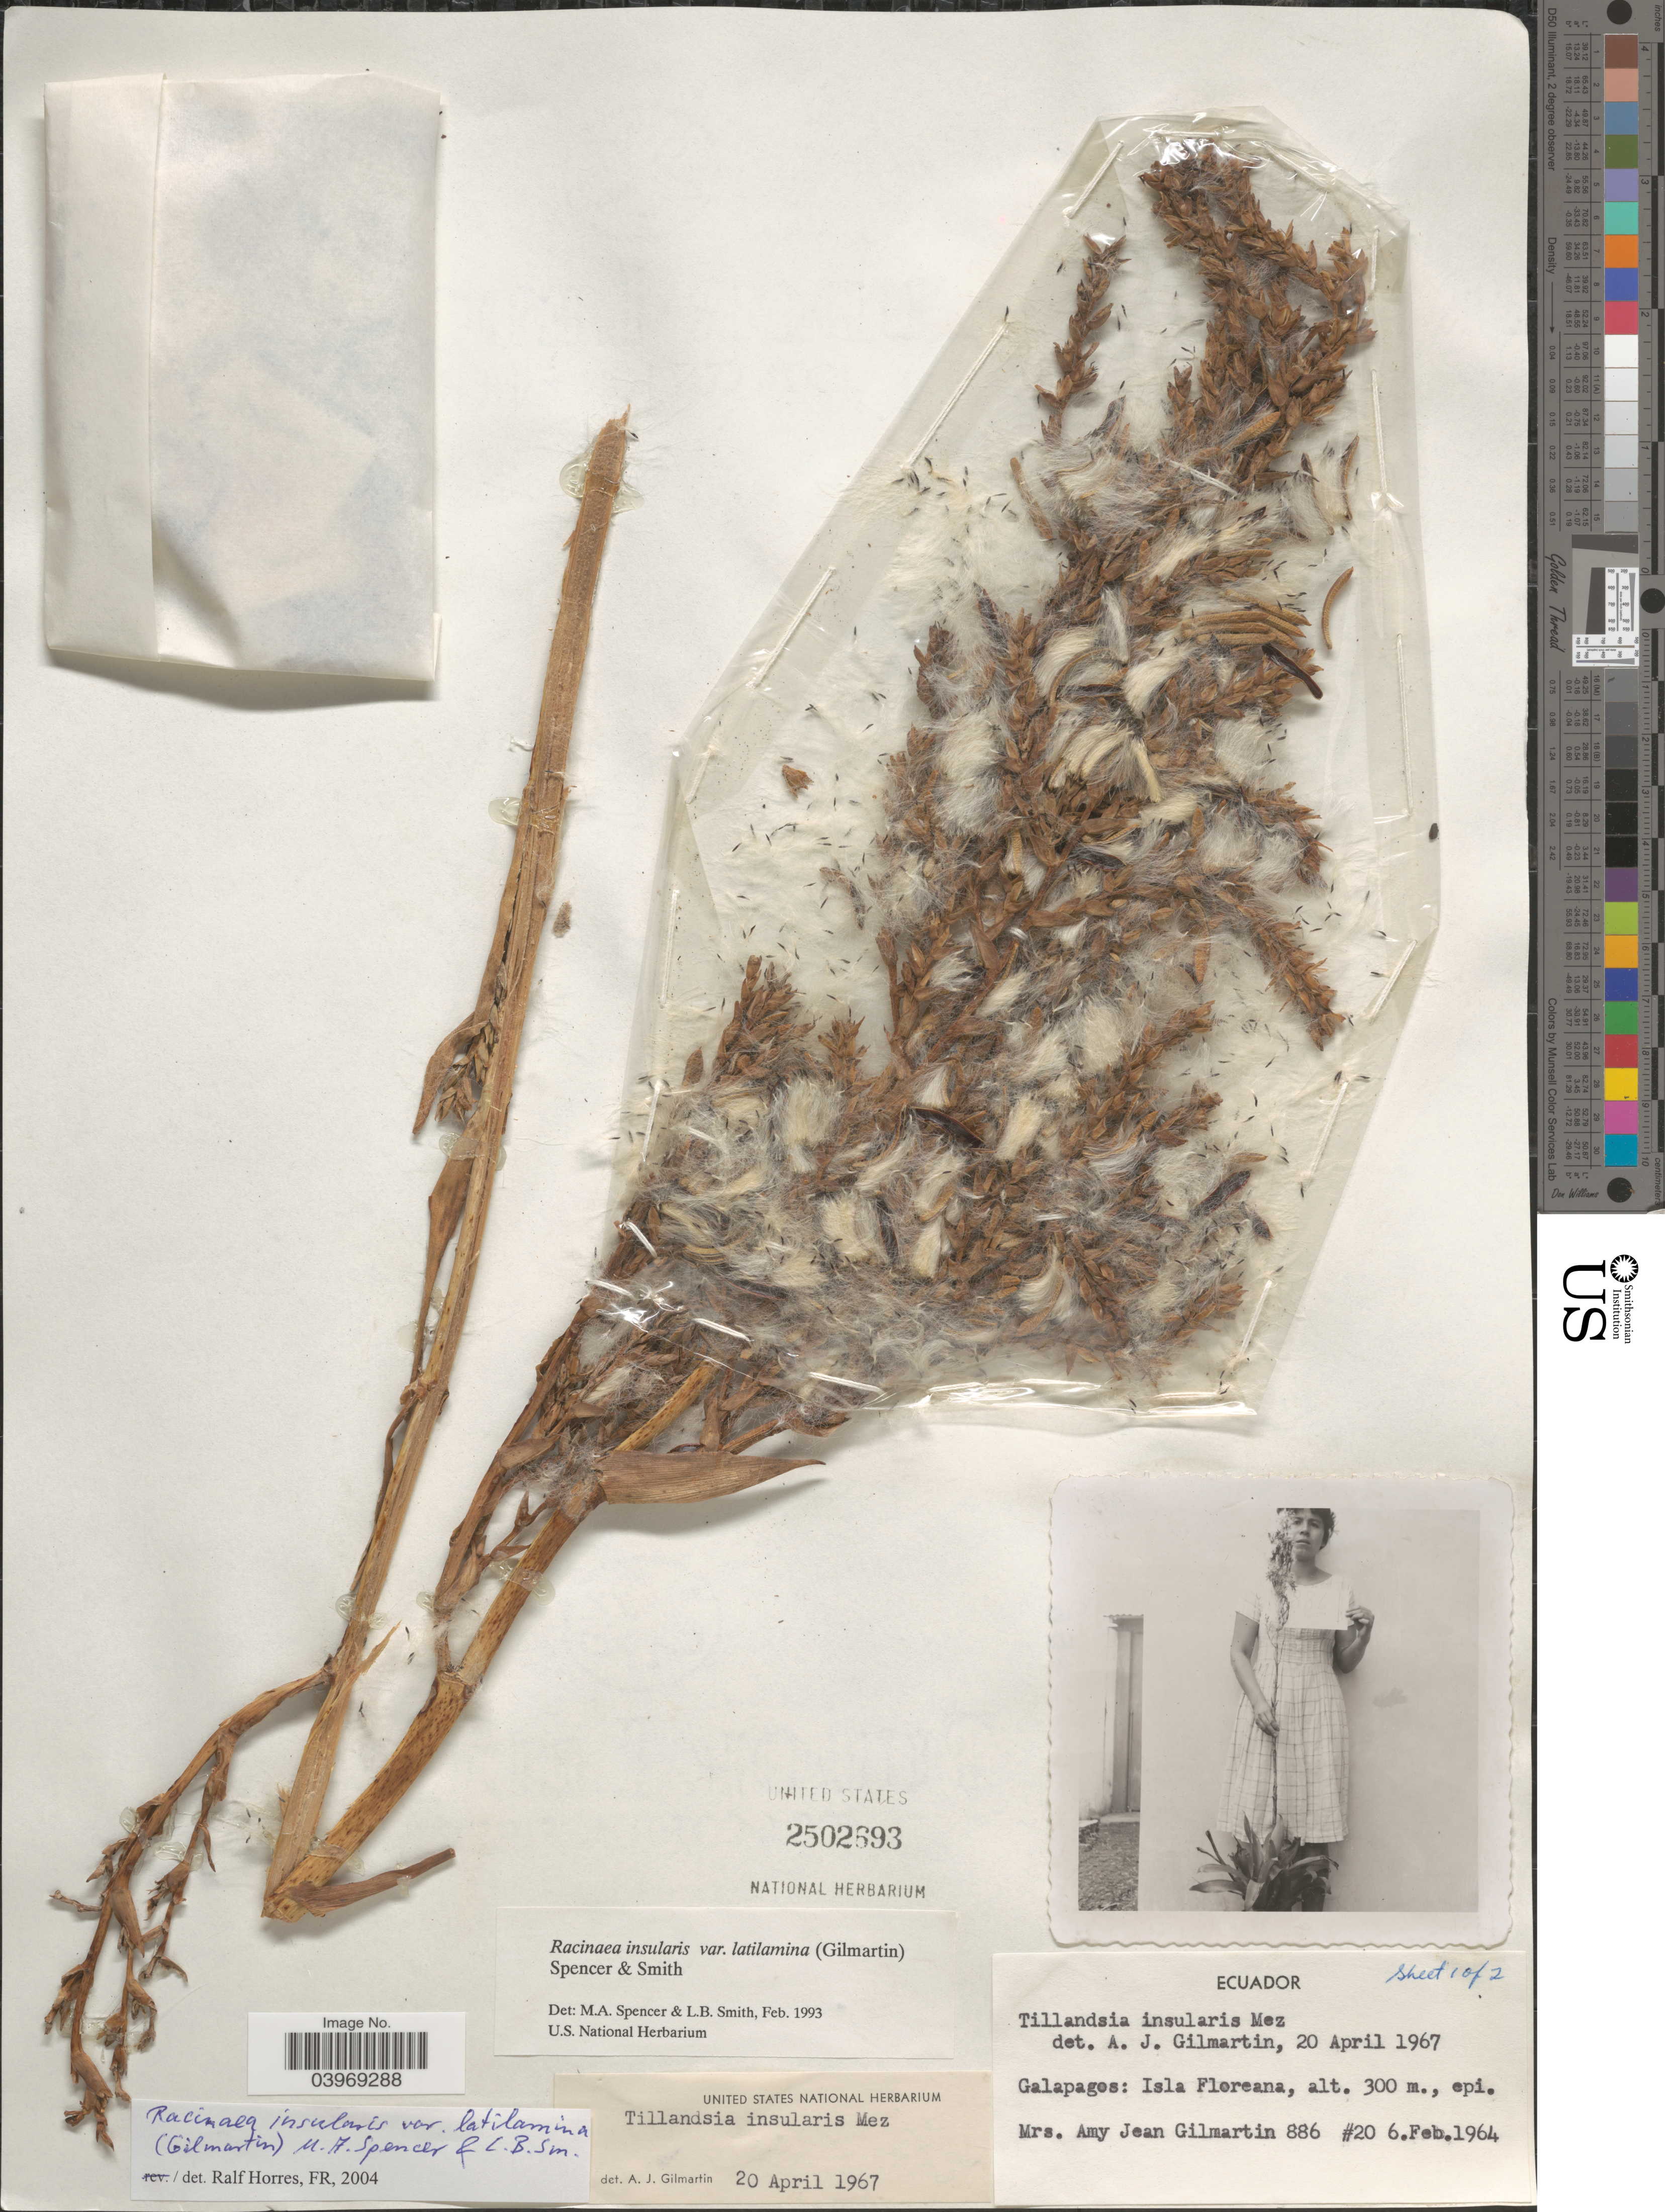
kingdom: Plantae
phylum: Tracheophyta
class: Liliopsida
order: Poales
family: Bromeliaceae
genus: Racinaea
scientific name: Racinaea insularis var. latilamina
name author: (Gilmartin) M.A. Spencer & L.B. Sm.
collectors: A. J. Gilmartin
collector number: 886/20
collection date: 1964-02-06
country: Ecuador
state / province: Colón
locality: Galapagos: Isla Floreana.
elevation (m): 300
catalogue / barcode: US 2502693